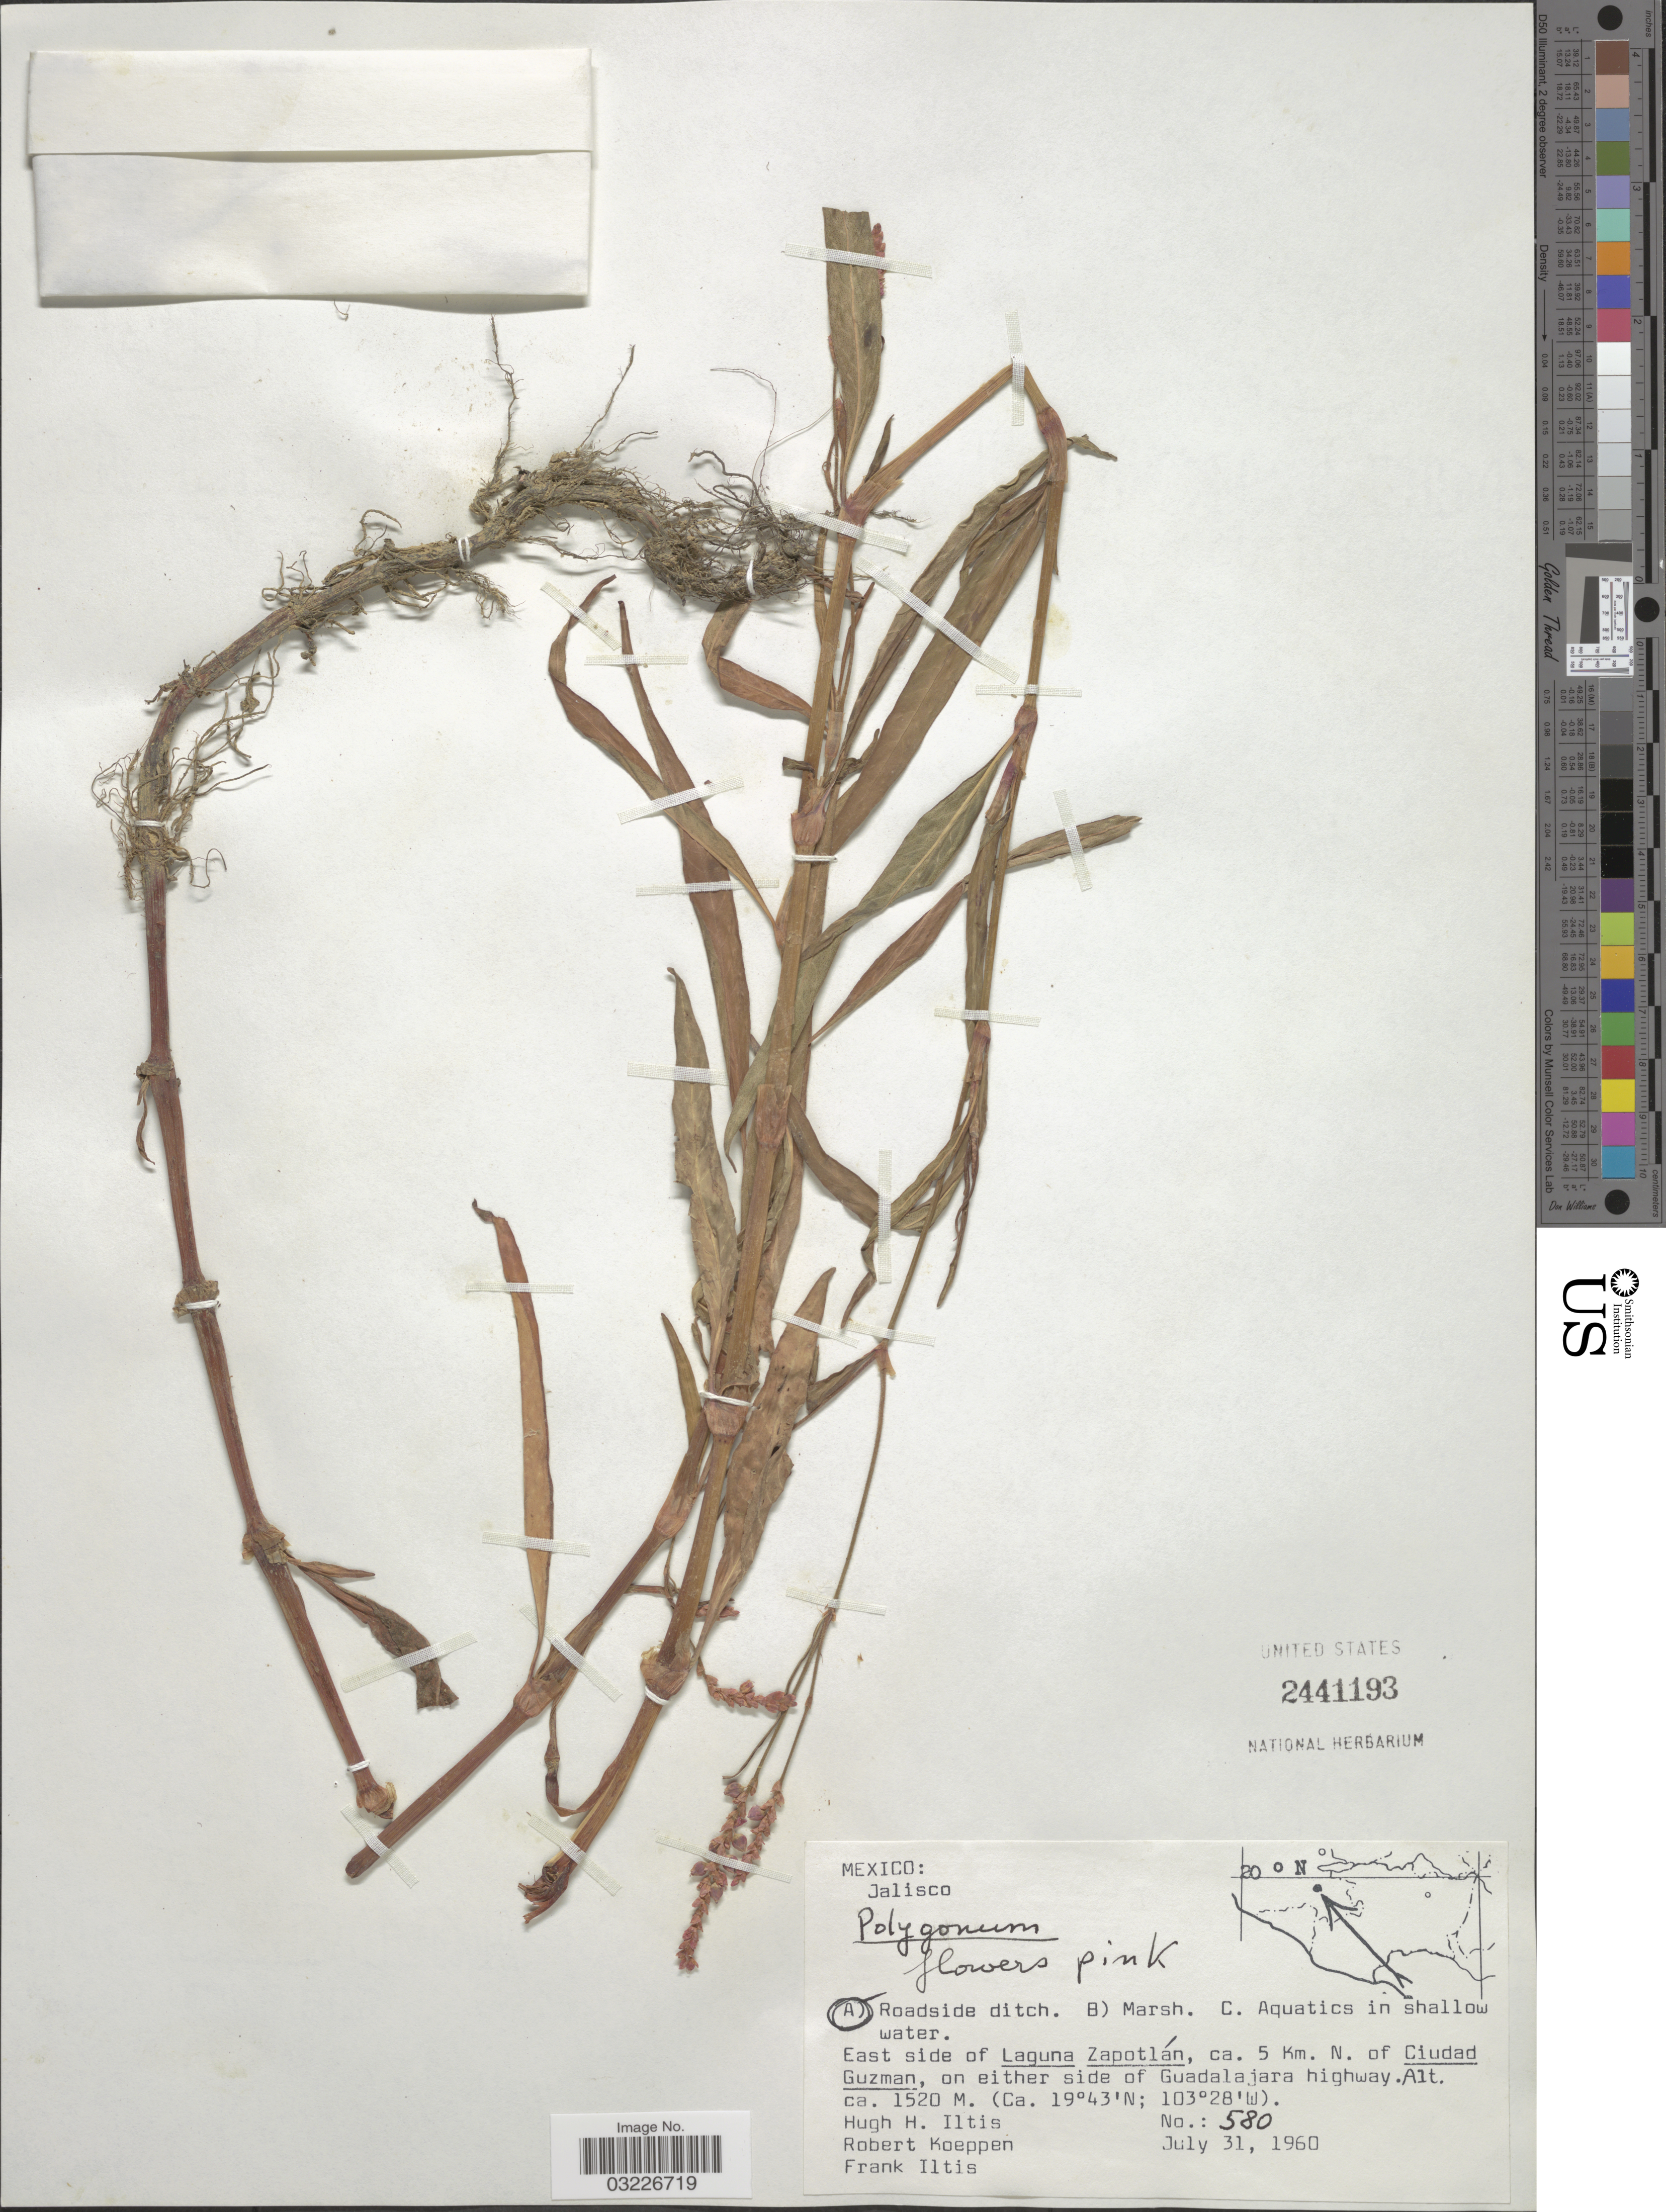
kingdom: Plantae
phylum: Tracheophyta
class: Magnoliopsida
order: Caryophyllales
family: Polygonaceae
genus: Polygonum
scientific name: Polygonum sp.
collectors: H. H. Iltis, R. C. Koeppen & F. S. Iltis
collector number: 580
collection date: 1960-07-31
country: Mexico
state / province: Jalisco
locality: East side of Laguna Zapotlán, ca. 5 Km. N. of Ciudad Guzman, on either side of Guadalajara highway.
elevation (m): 1520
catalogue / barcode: US 2441193